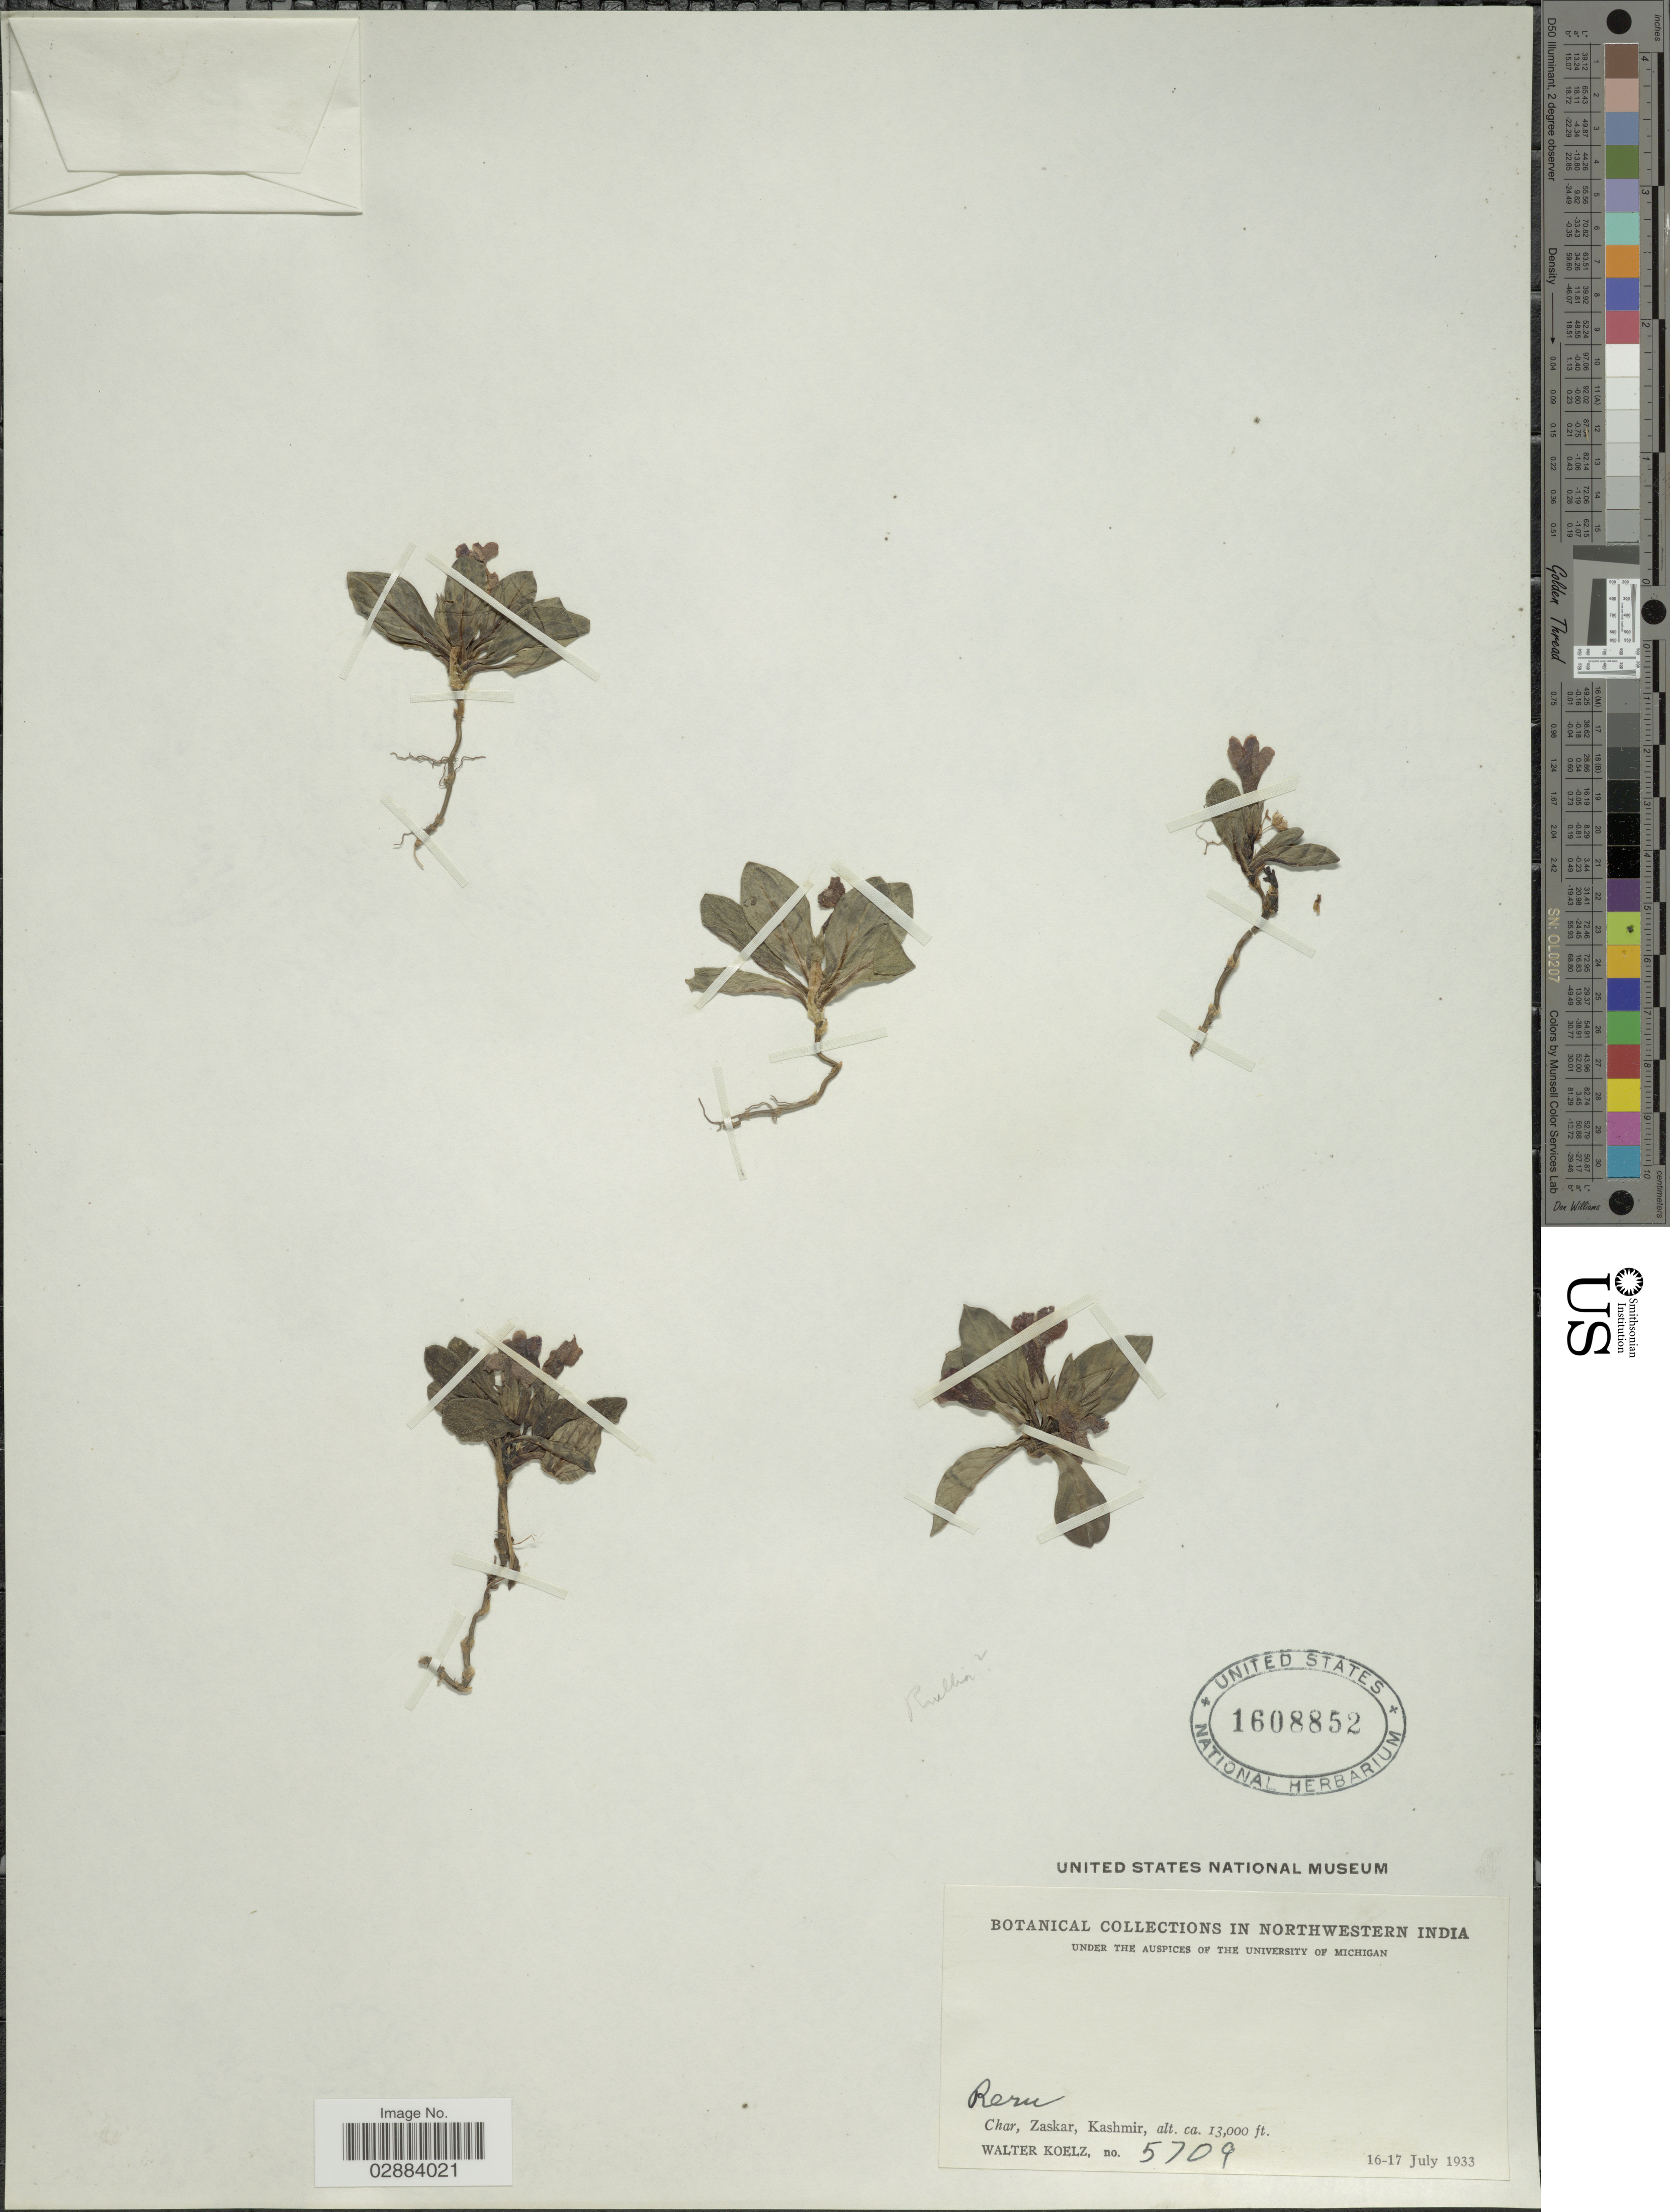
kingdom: Plantae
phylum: Tracheophyta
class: Magnoliopsida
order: Lamiales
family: Acanthaceae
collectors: W. N. Koelz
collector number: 5709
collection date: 1933-07-16/1933-07-17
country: India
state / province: Jammu and Kashmir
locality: Northwestern India. Reru. Char, Zaskar, Kashmir.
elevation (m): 3962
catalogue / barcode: US 1608852